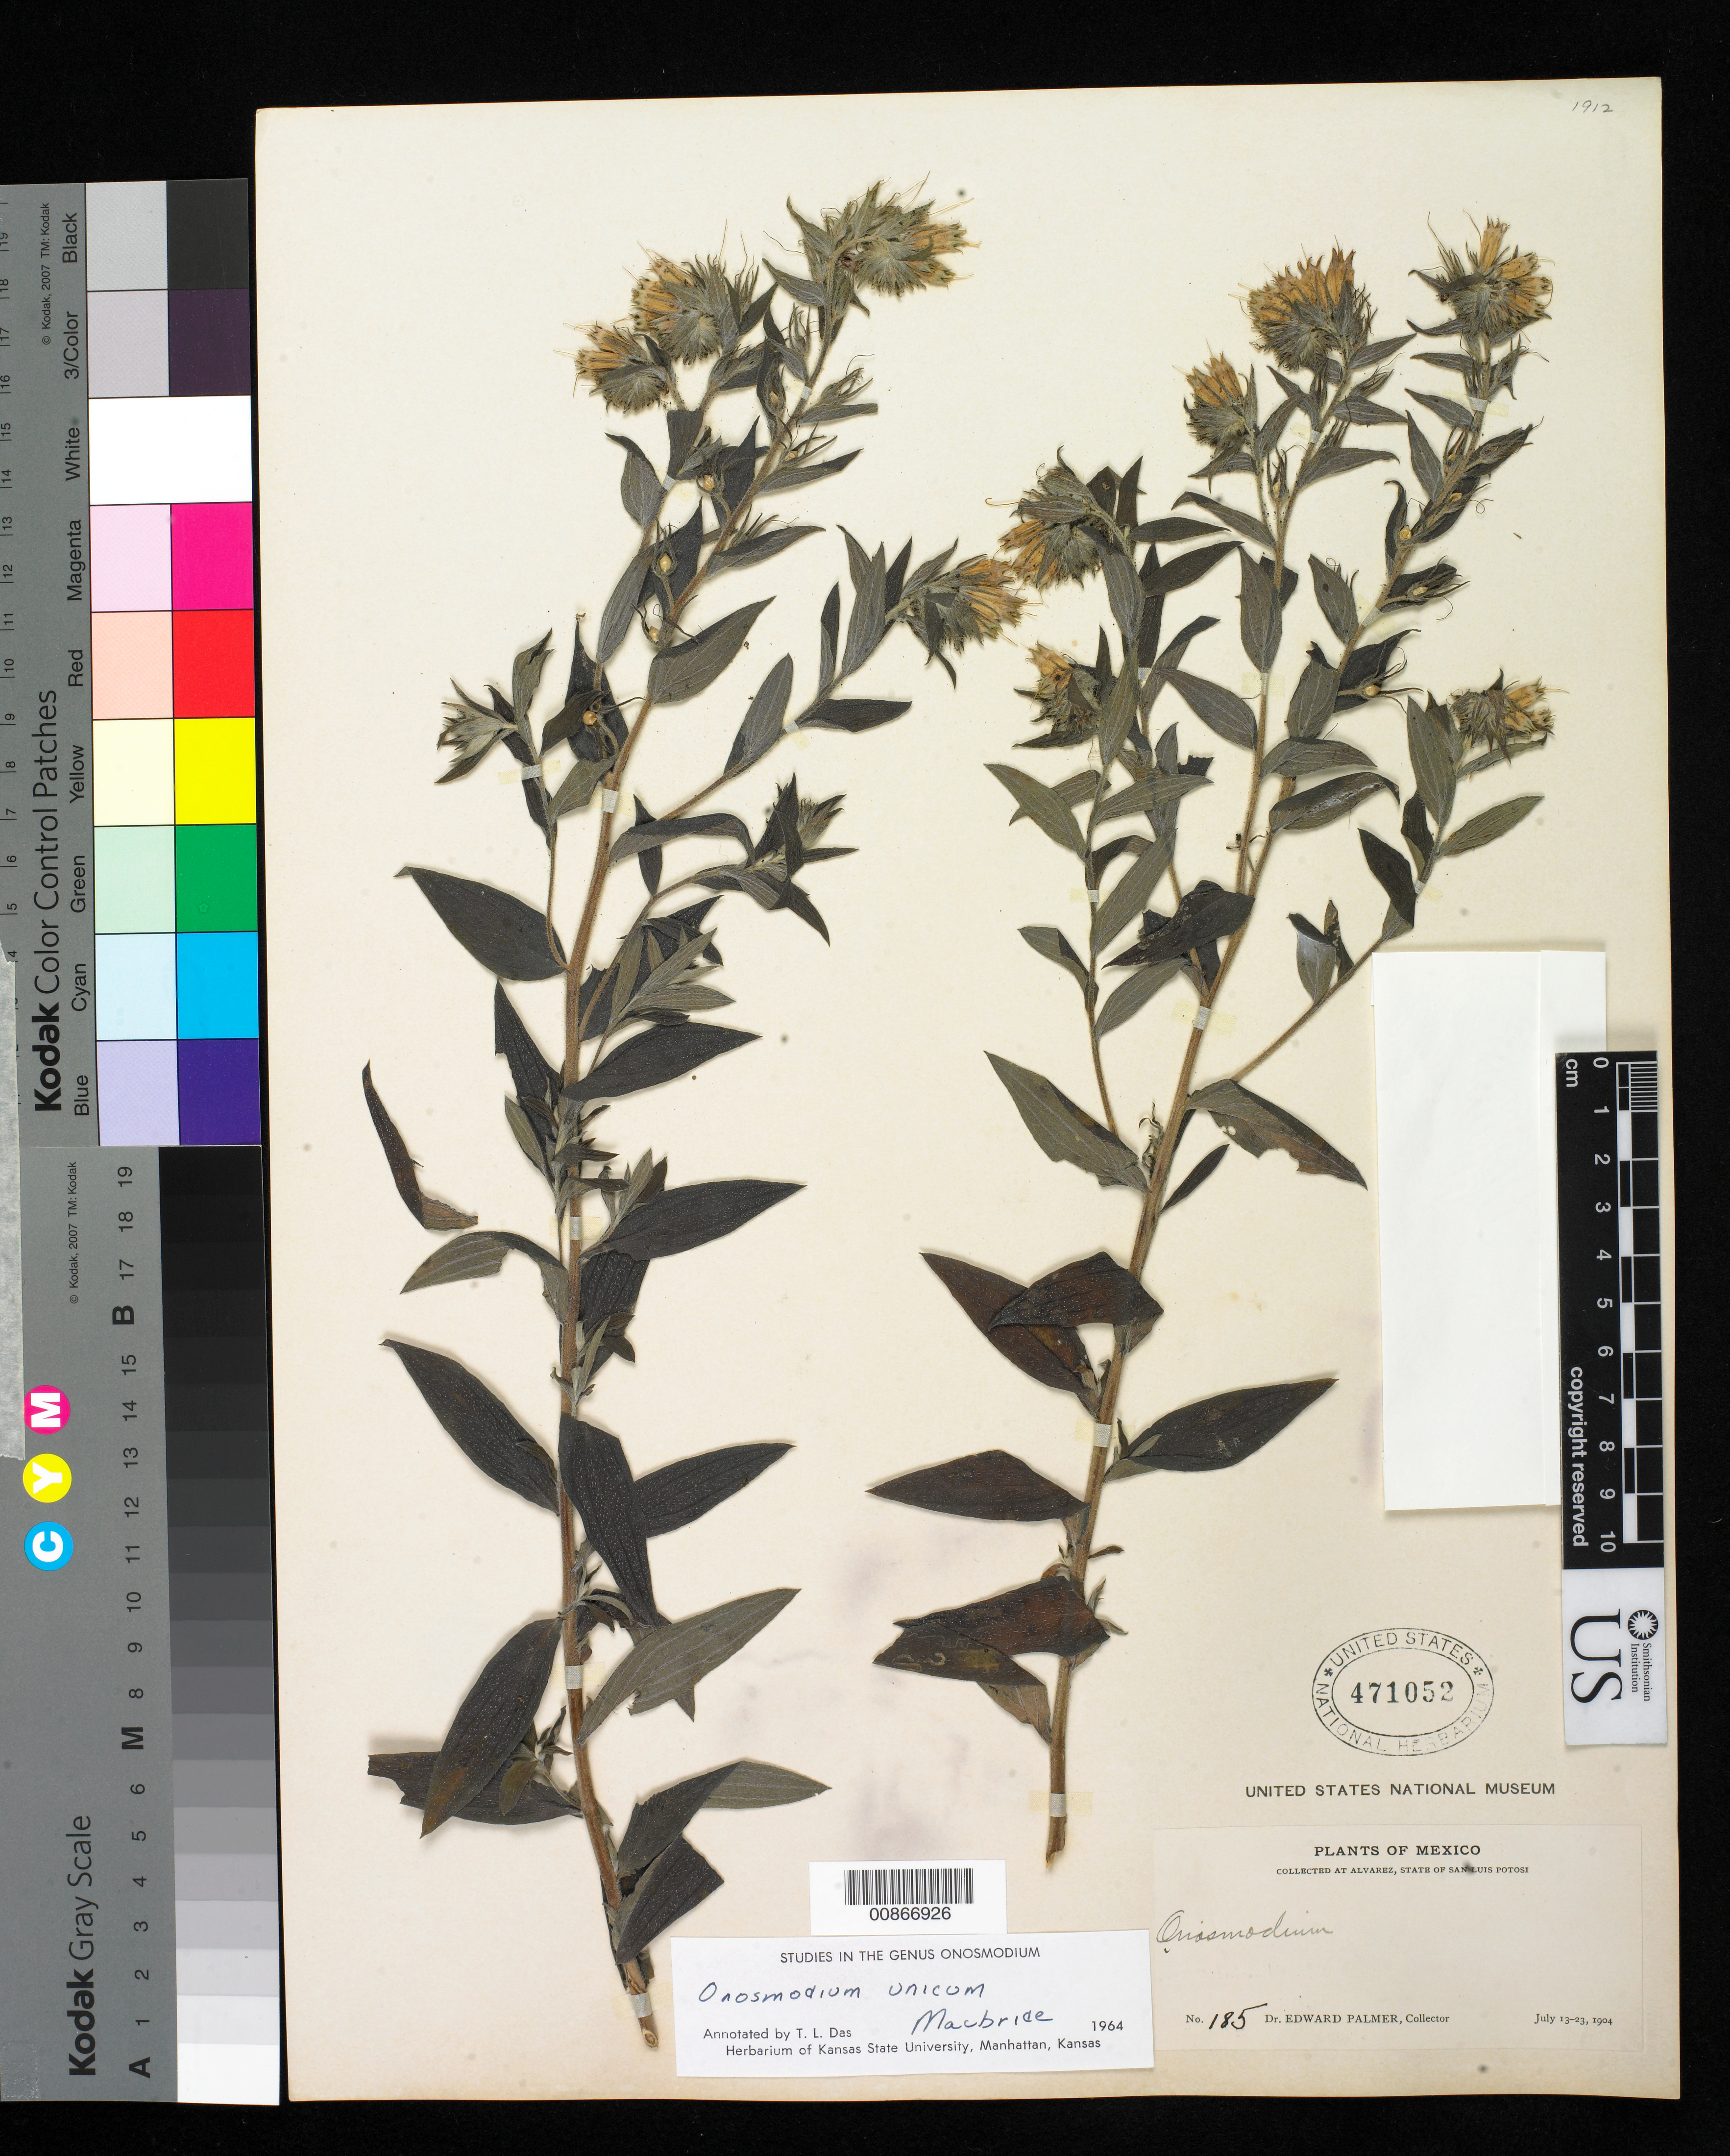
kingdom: Plantae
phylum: Tracheophyta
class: Magnoliopsida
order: Boraginales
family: Boraginaceae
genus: Onosmodium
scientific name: Onosmodium unicum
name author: J.F. Macbr.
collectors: E. Palmer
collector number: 185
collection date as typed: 13 Jul 1904 to 23 Jul 1904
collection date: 1904-07-13/1904-07-23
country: Mexico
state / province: San Luis Potosí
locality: Alvarez, San Luis Potosí.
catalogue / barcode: US 471052